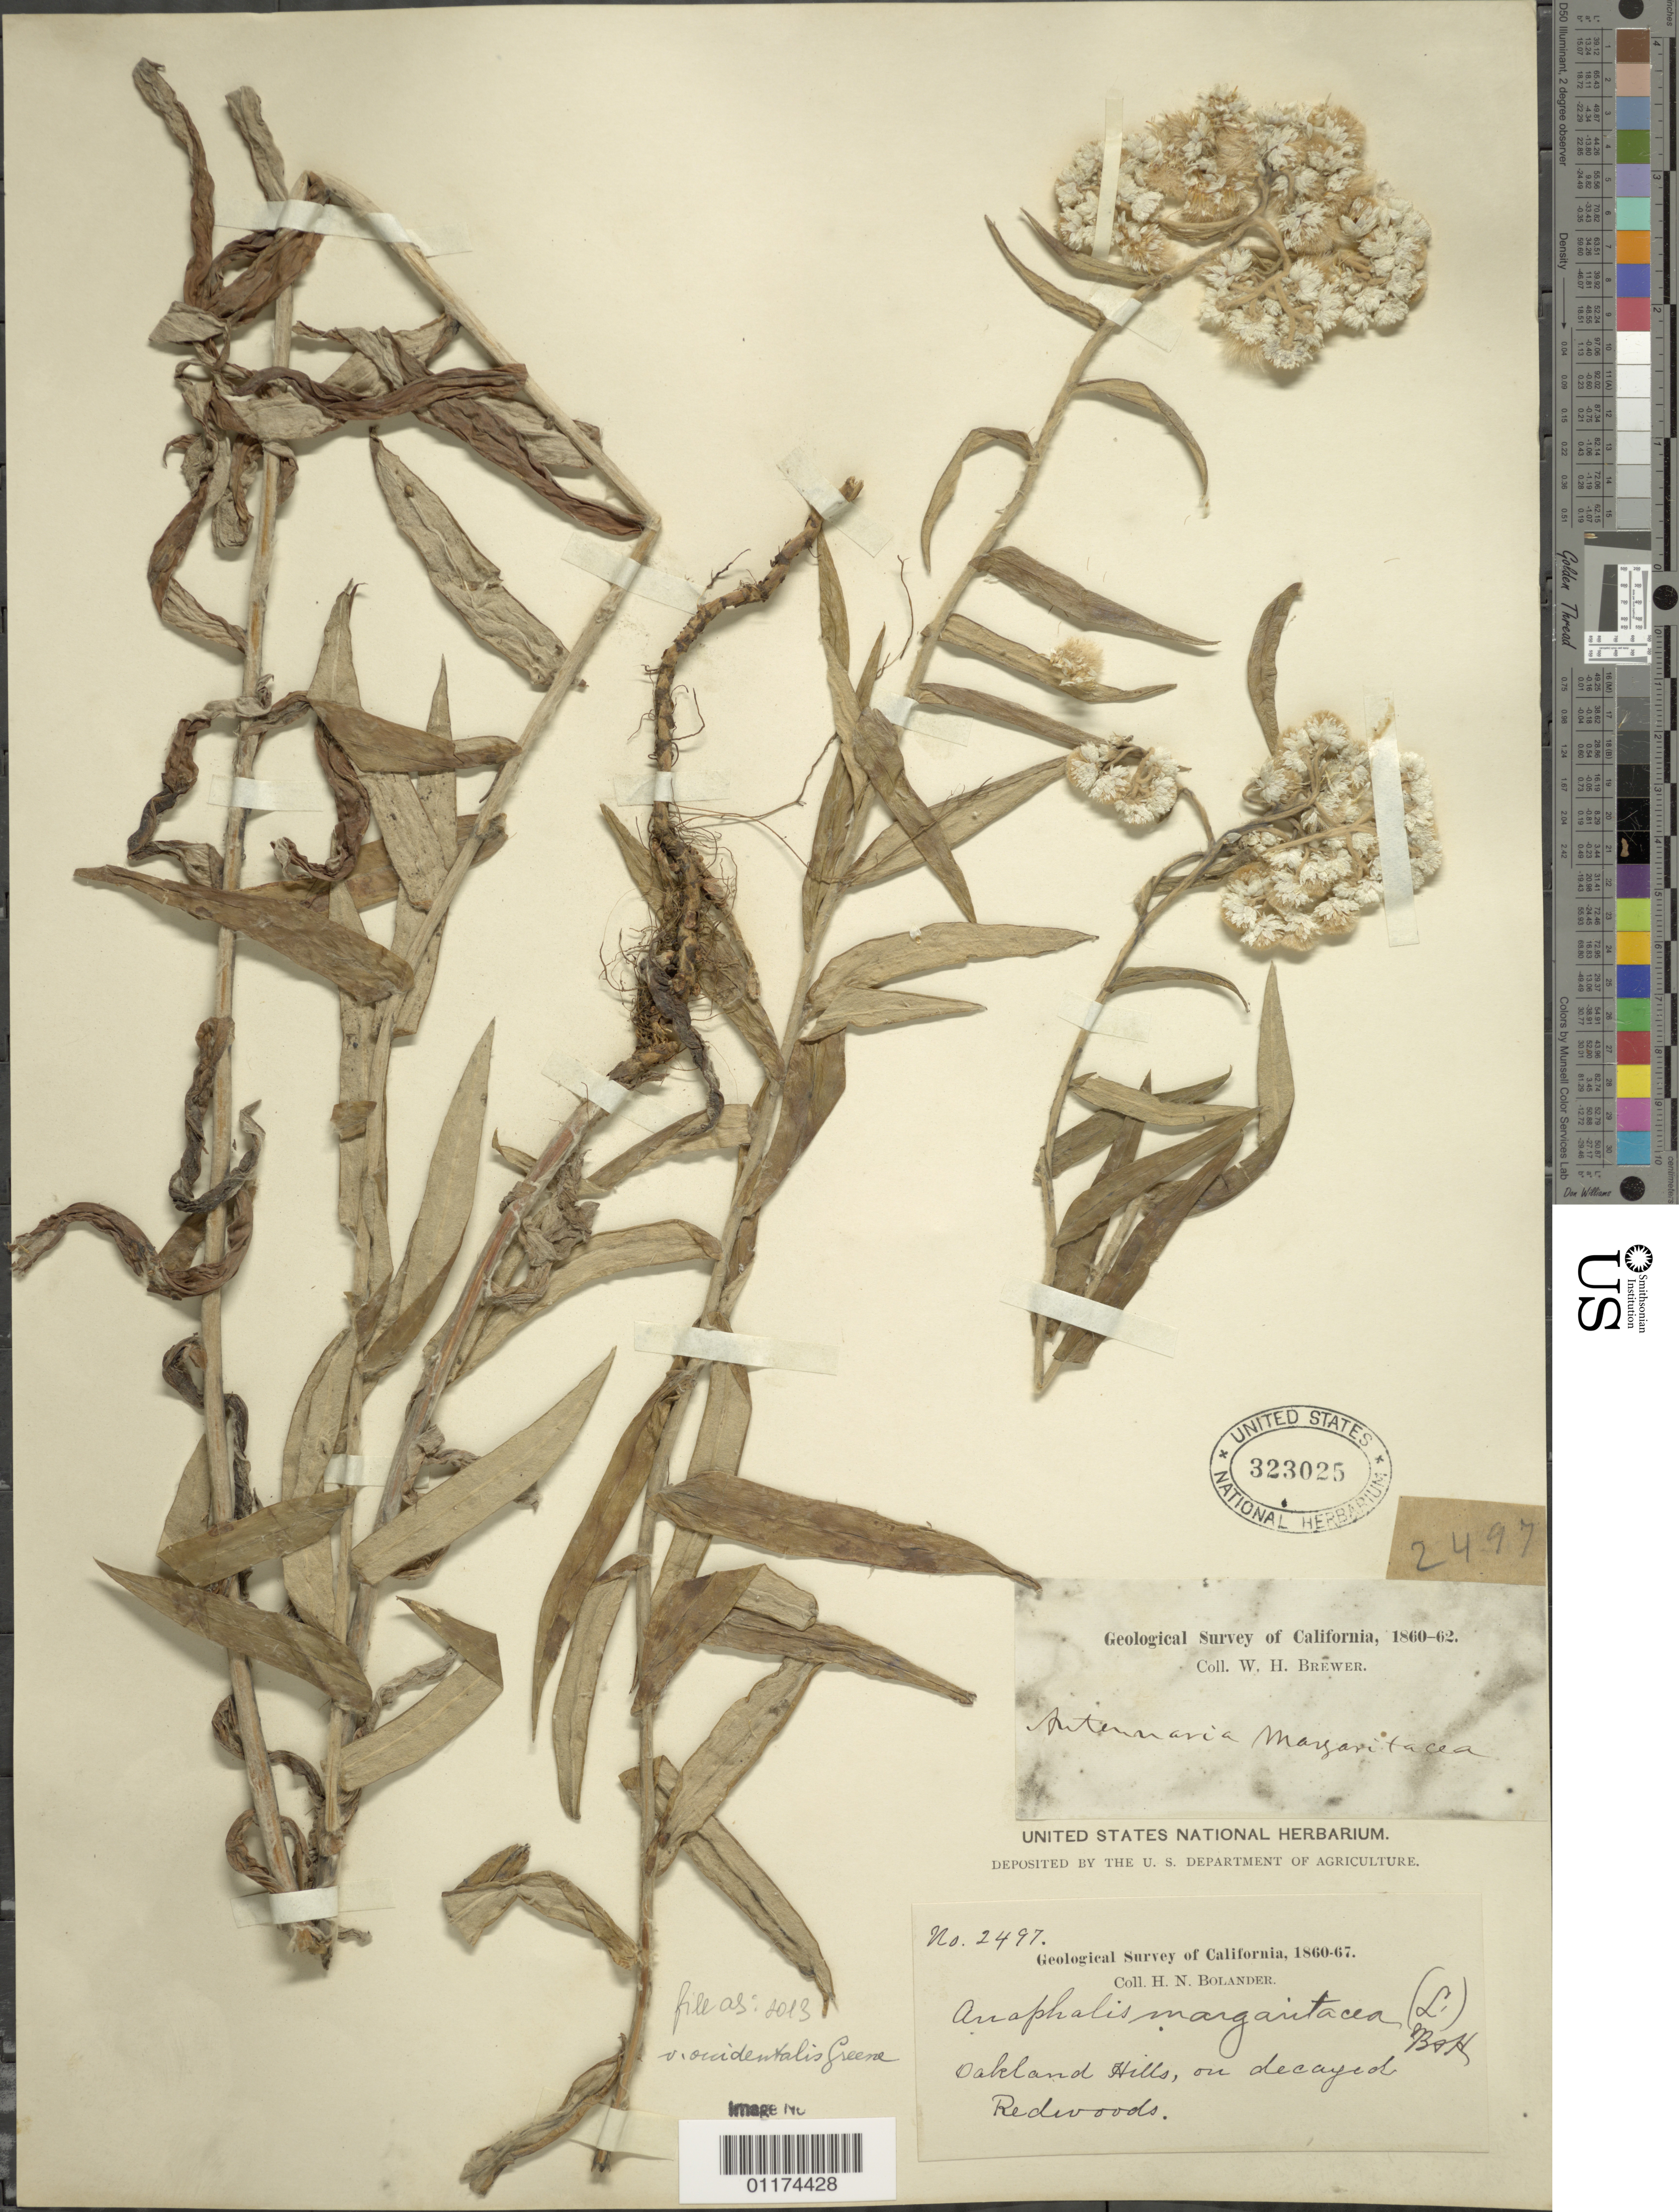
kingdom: Plantae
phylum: Tracheophyta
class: Magnoliopsida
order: Asterales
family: Asteraceae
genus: Anaphalis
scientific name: Anaphalis margaritacea var. occidentalis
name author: Greene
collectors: H. Bolander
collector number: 2497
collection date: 1860/1867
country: United States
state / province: California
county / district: Alameda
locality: Oakland hills, on decayed Redwoods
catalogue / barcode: US 323025